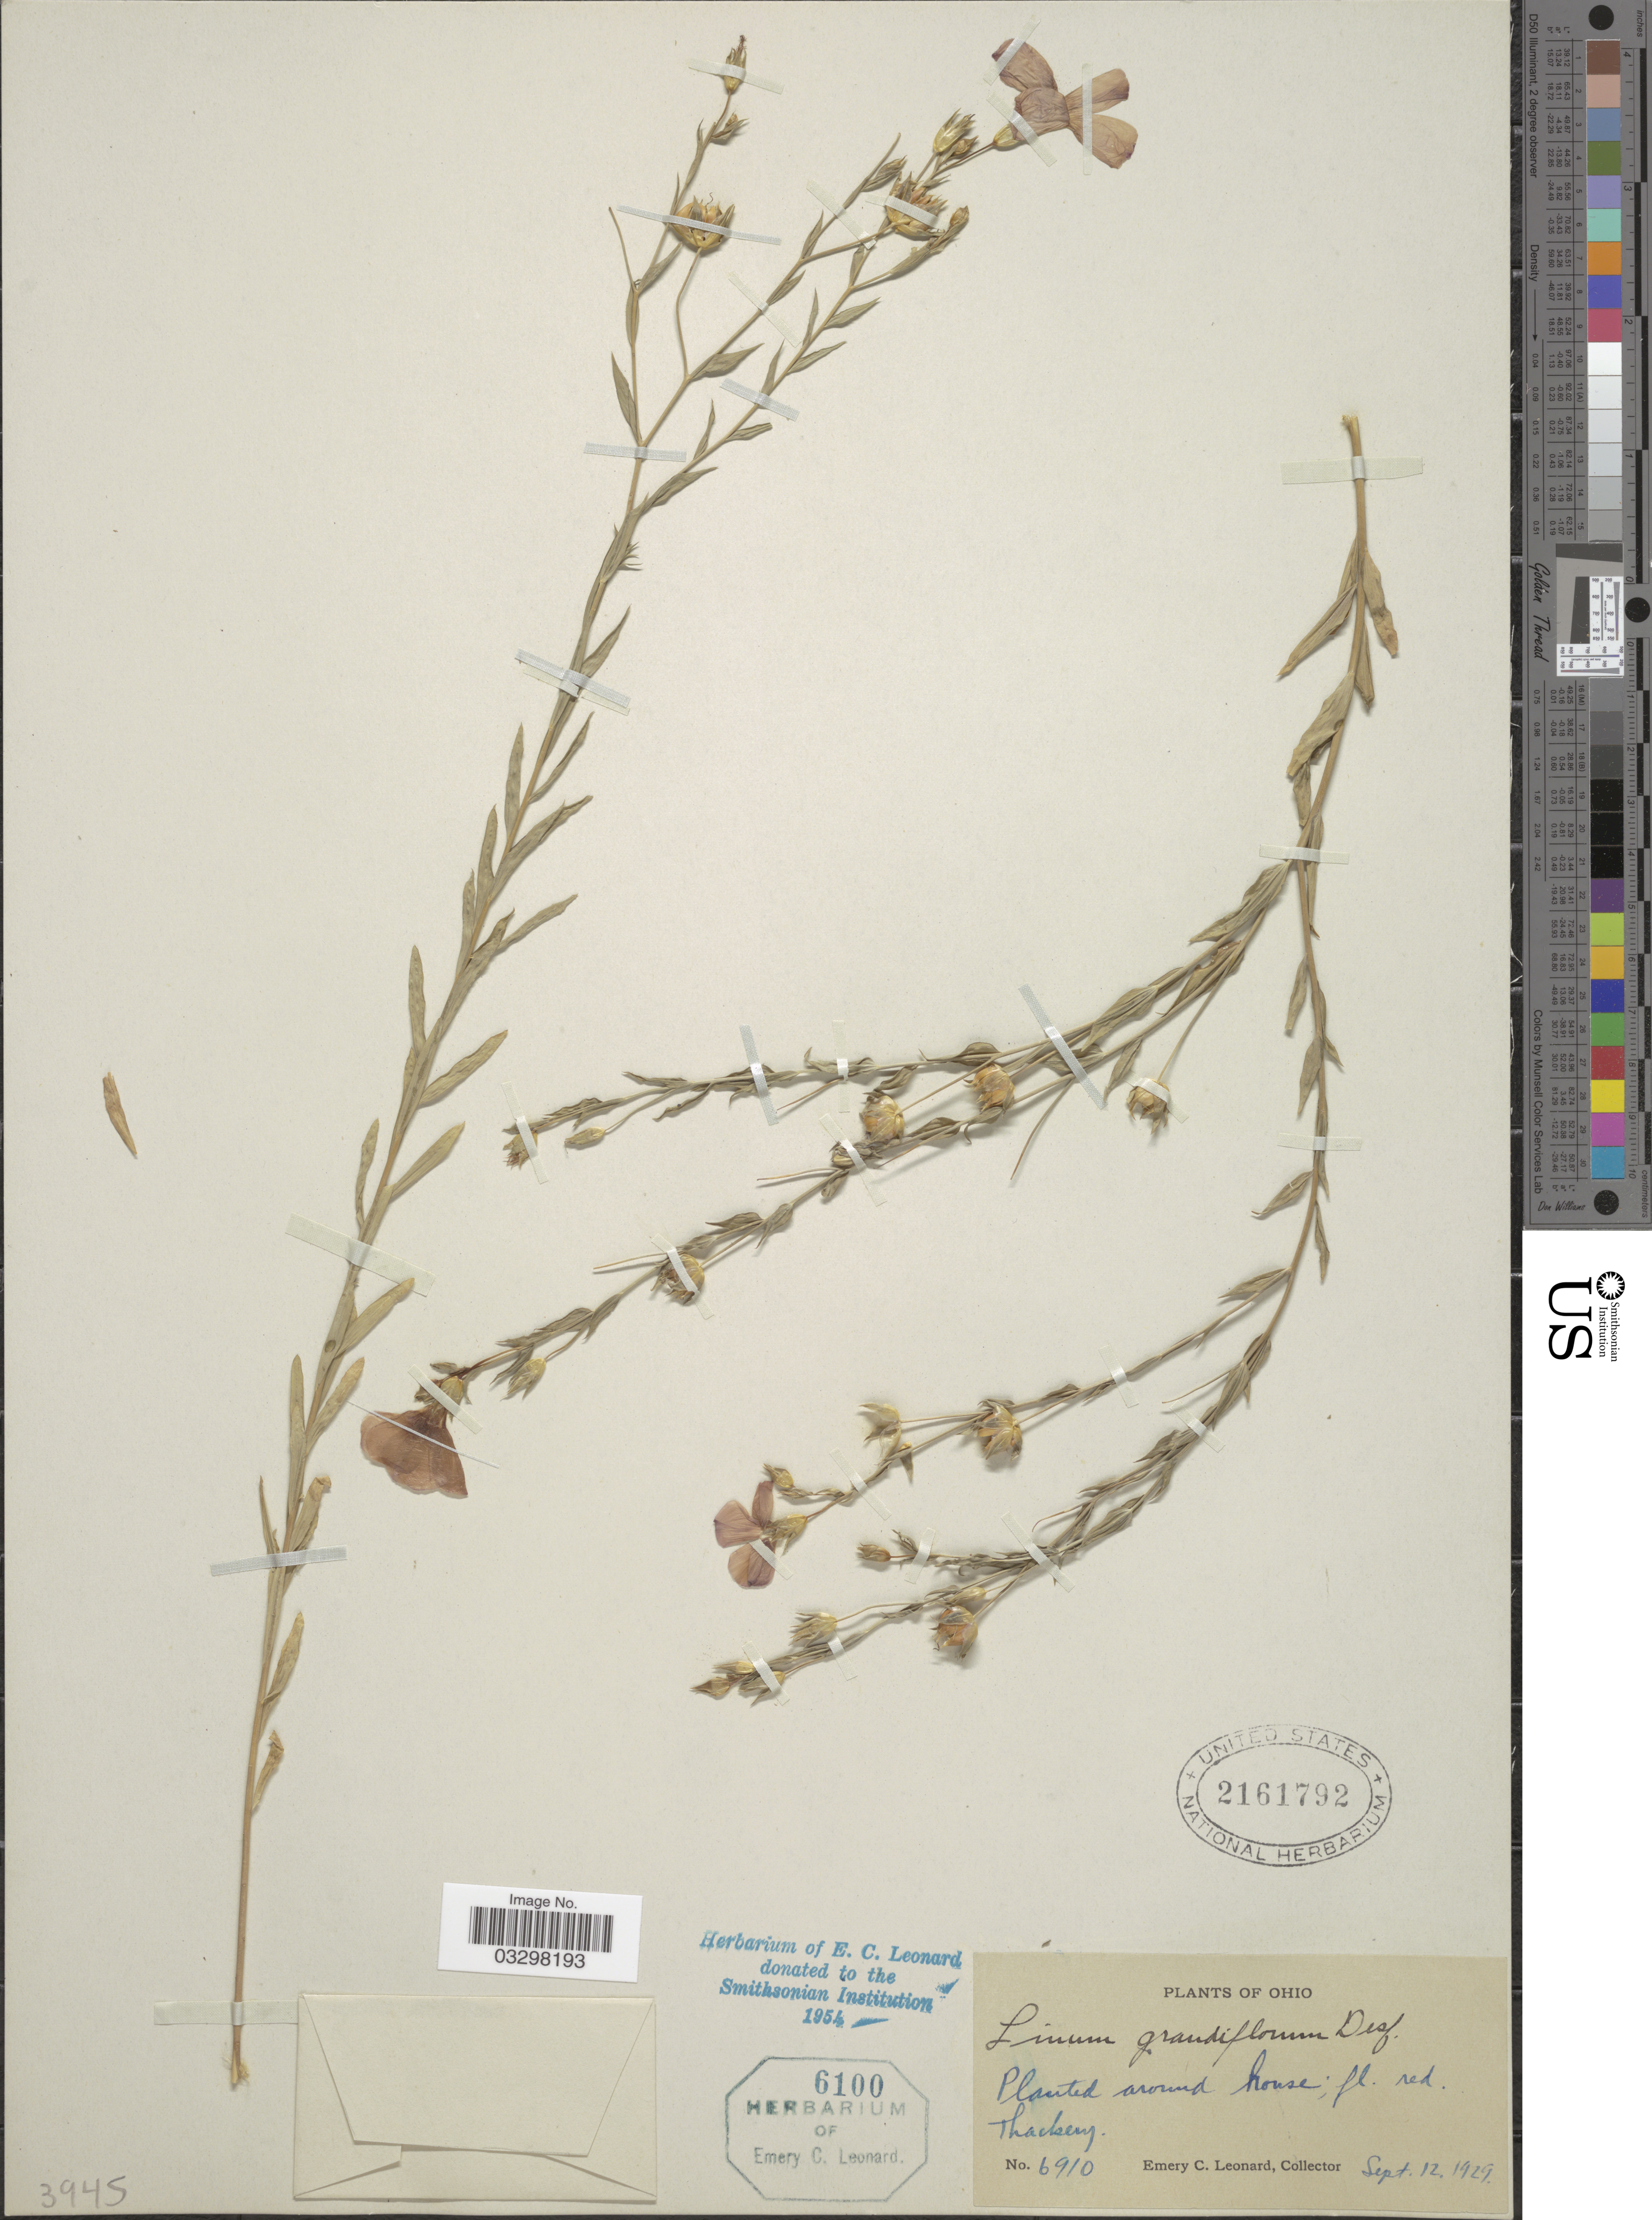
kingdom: Plantae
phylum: Tracheophyta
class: Magnoliopsida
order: Malpighiales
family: Linaceae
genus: Linum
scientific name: Linum grandiflorum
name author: Desf.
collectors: E. C. Leonard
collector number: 6910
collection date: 1929-09-12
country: United States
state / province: Ohio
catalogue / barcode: US 2161792